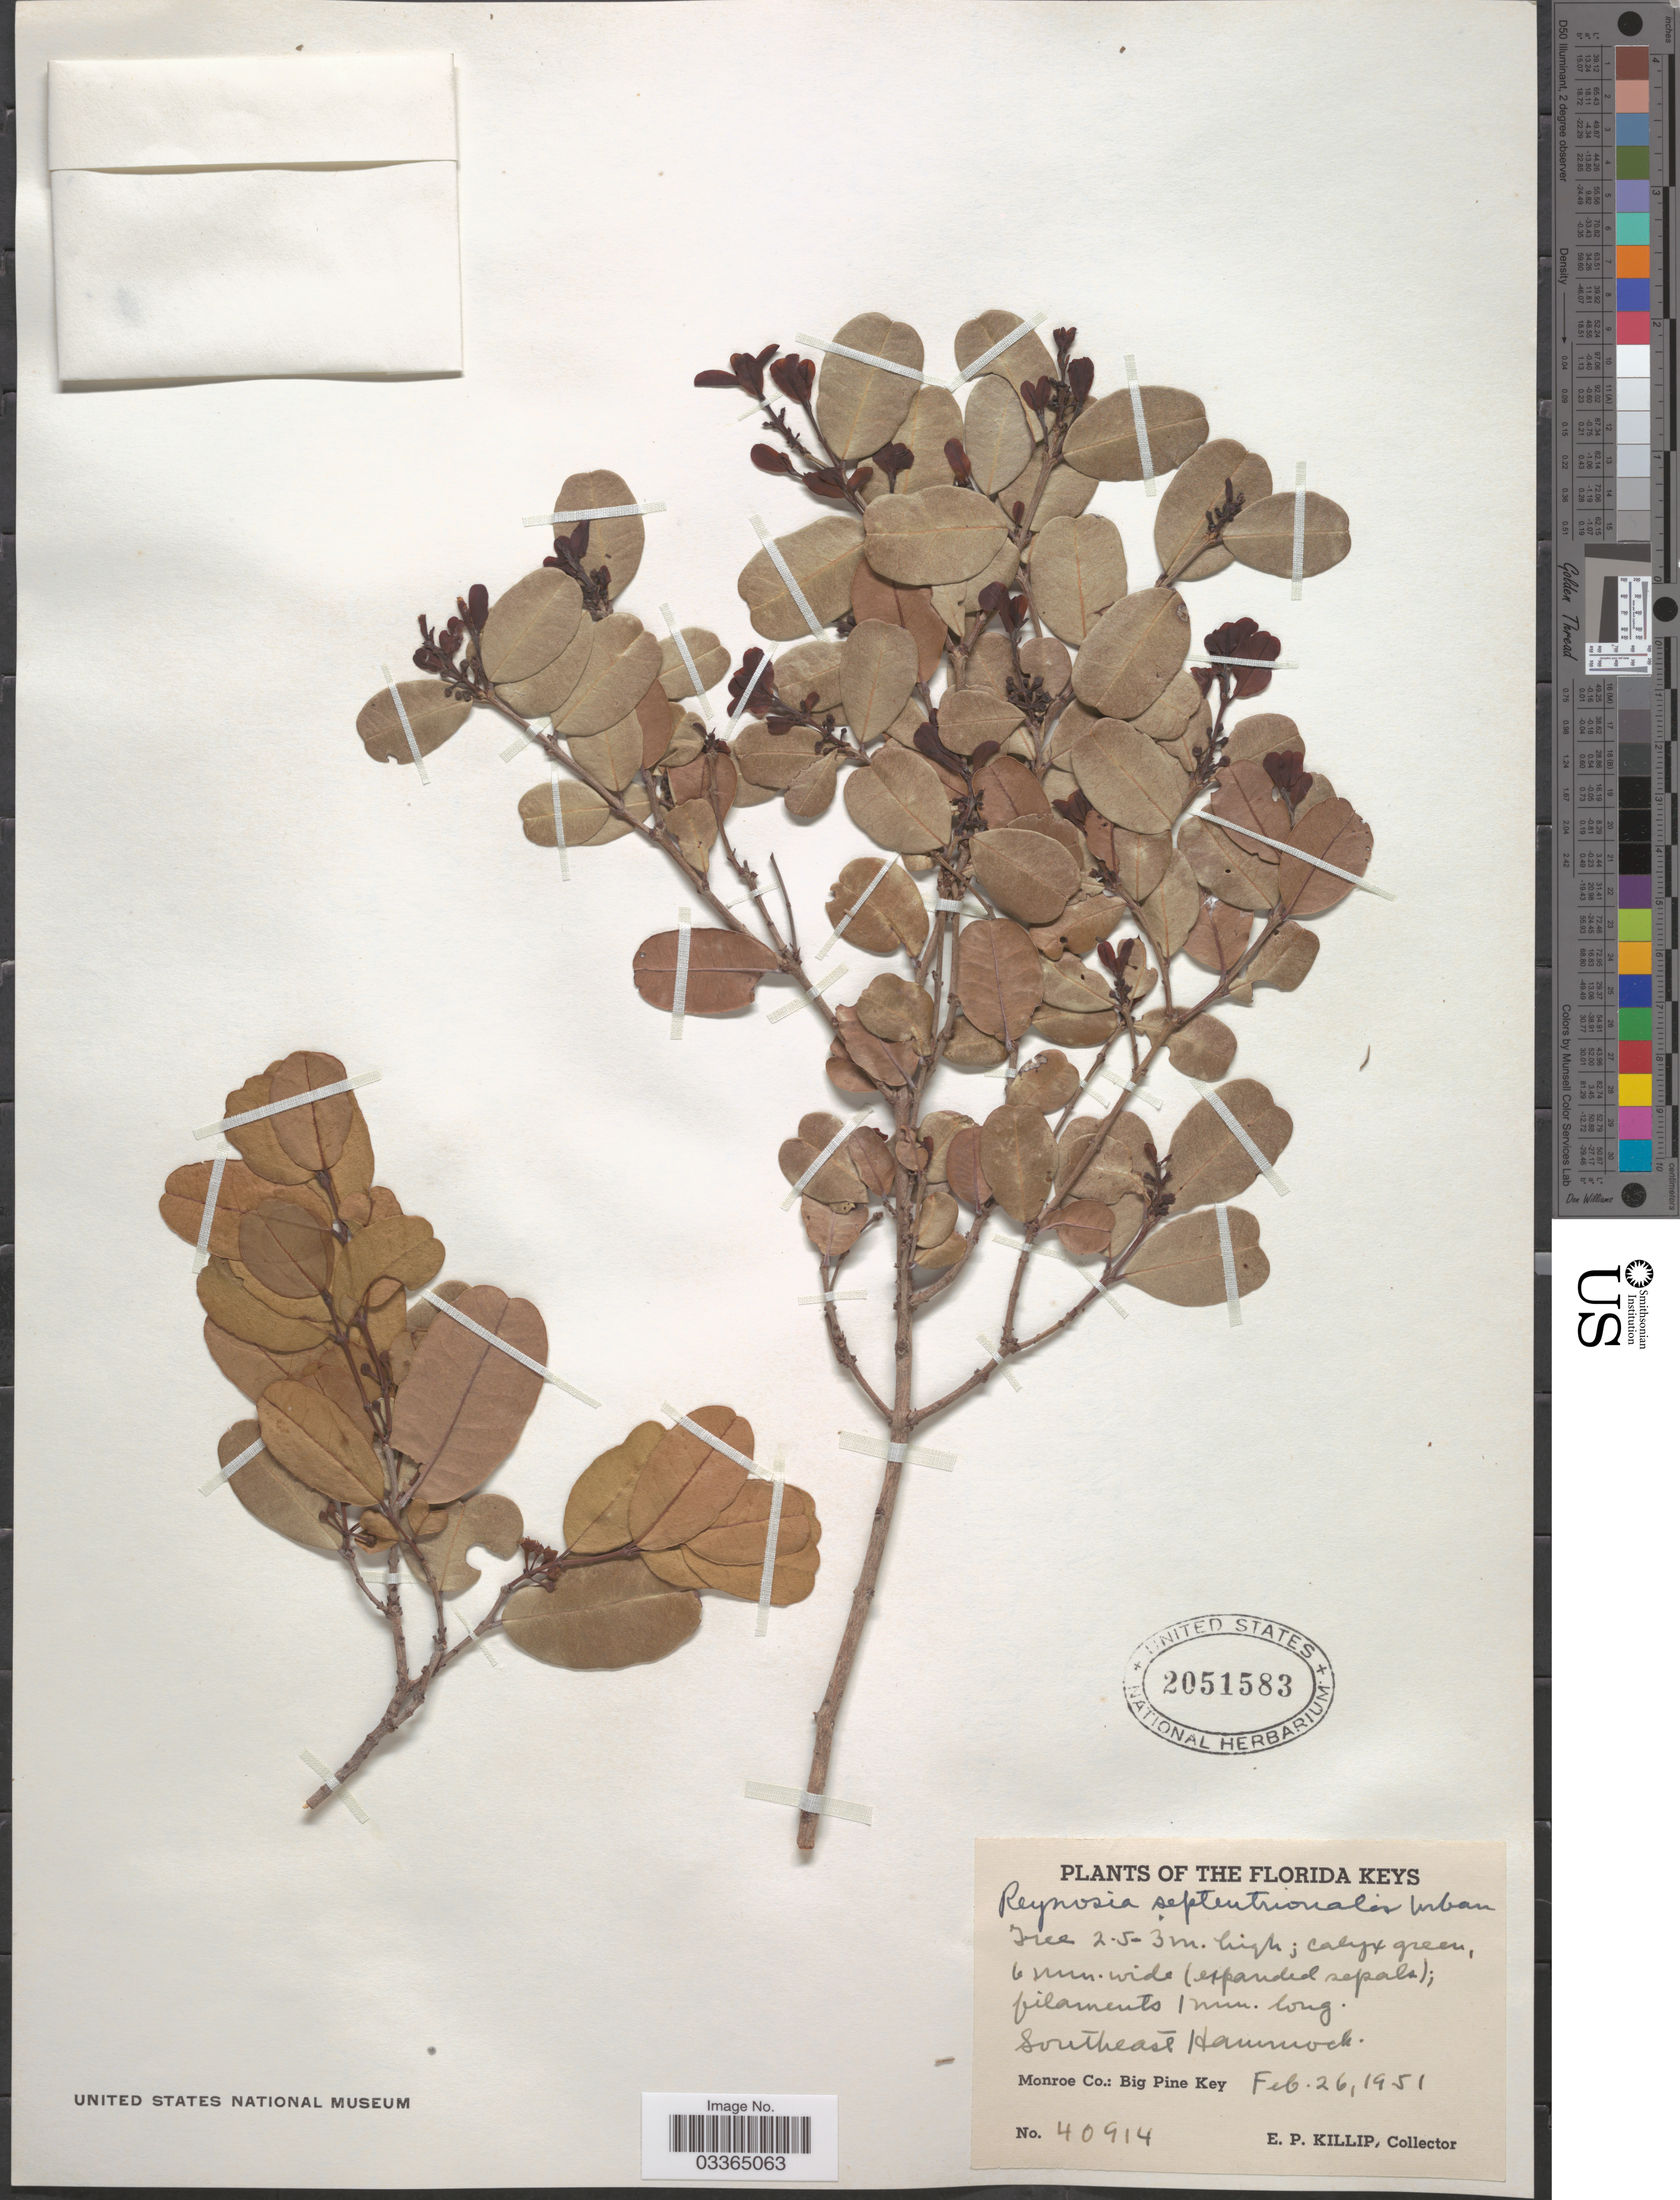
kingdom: Plantae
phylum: Tracheophyta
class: Magnoliopsida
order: Rosales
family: Rhamnaceae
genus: Reynosia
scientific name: Reynosia septentrionalis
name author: Urb.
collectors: E. P. Killip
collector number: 40914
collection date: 1951-02-26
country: United States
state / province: Florida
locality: The Florida Keys, Southeast Hammock, Monroe Co.: Big Pine Key.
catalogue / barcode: US 2051583